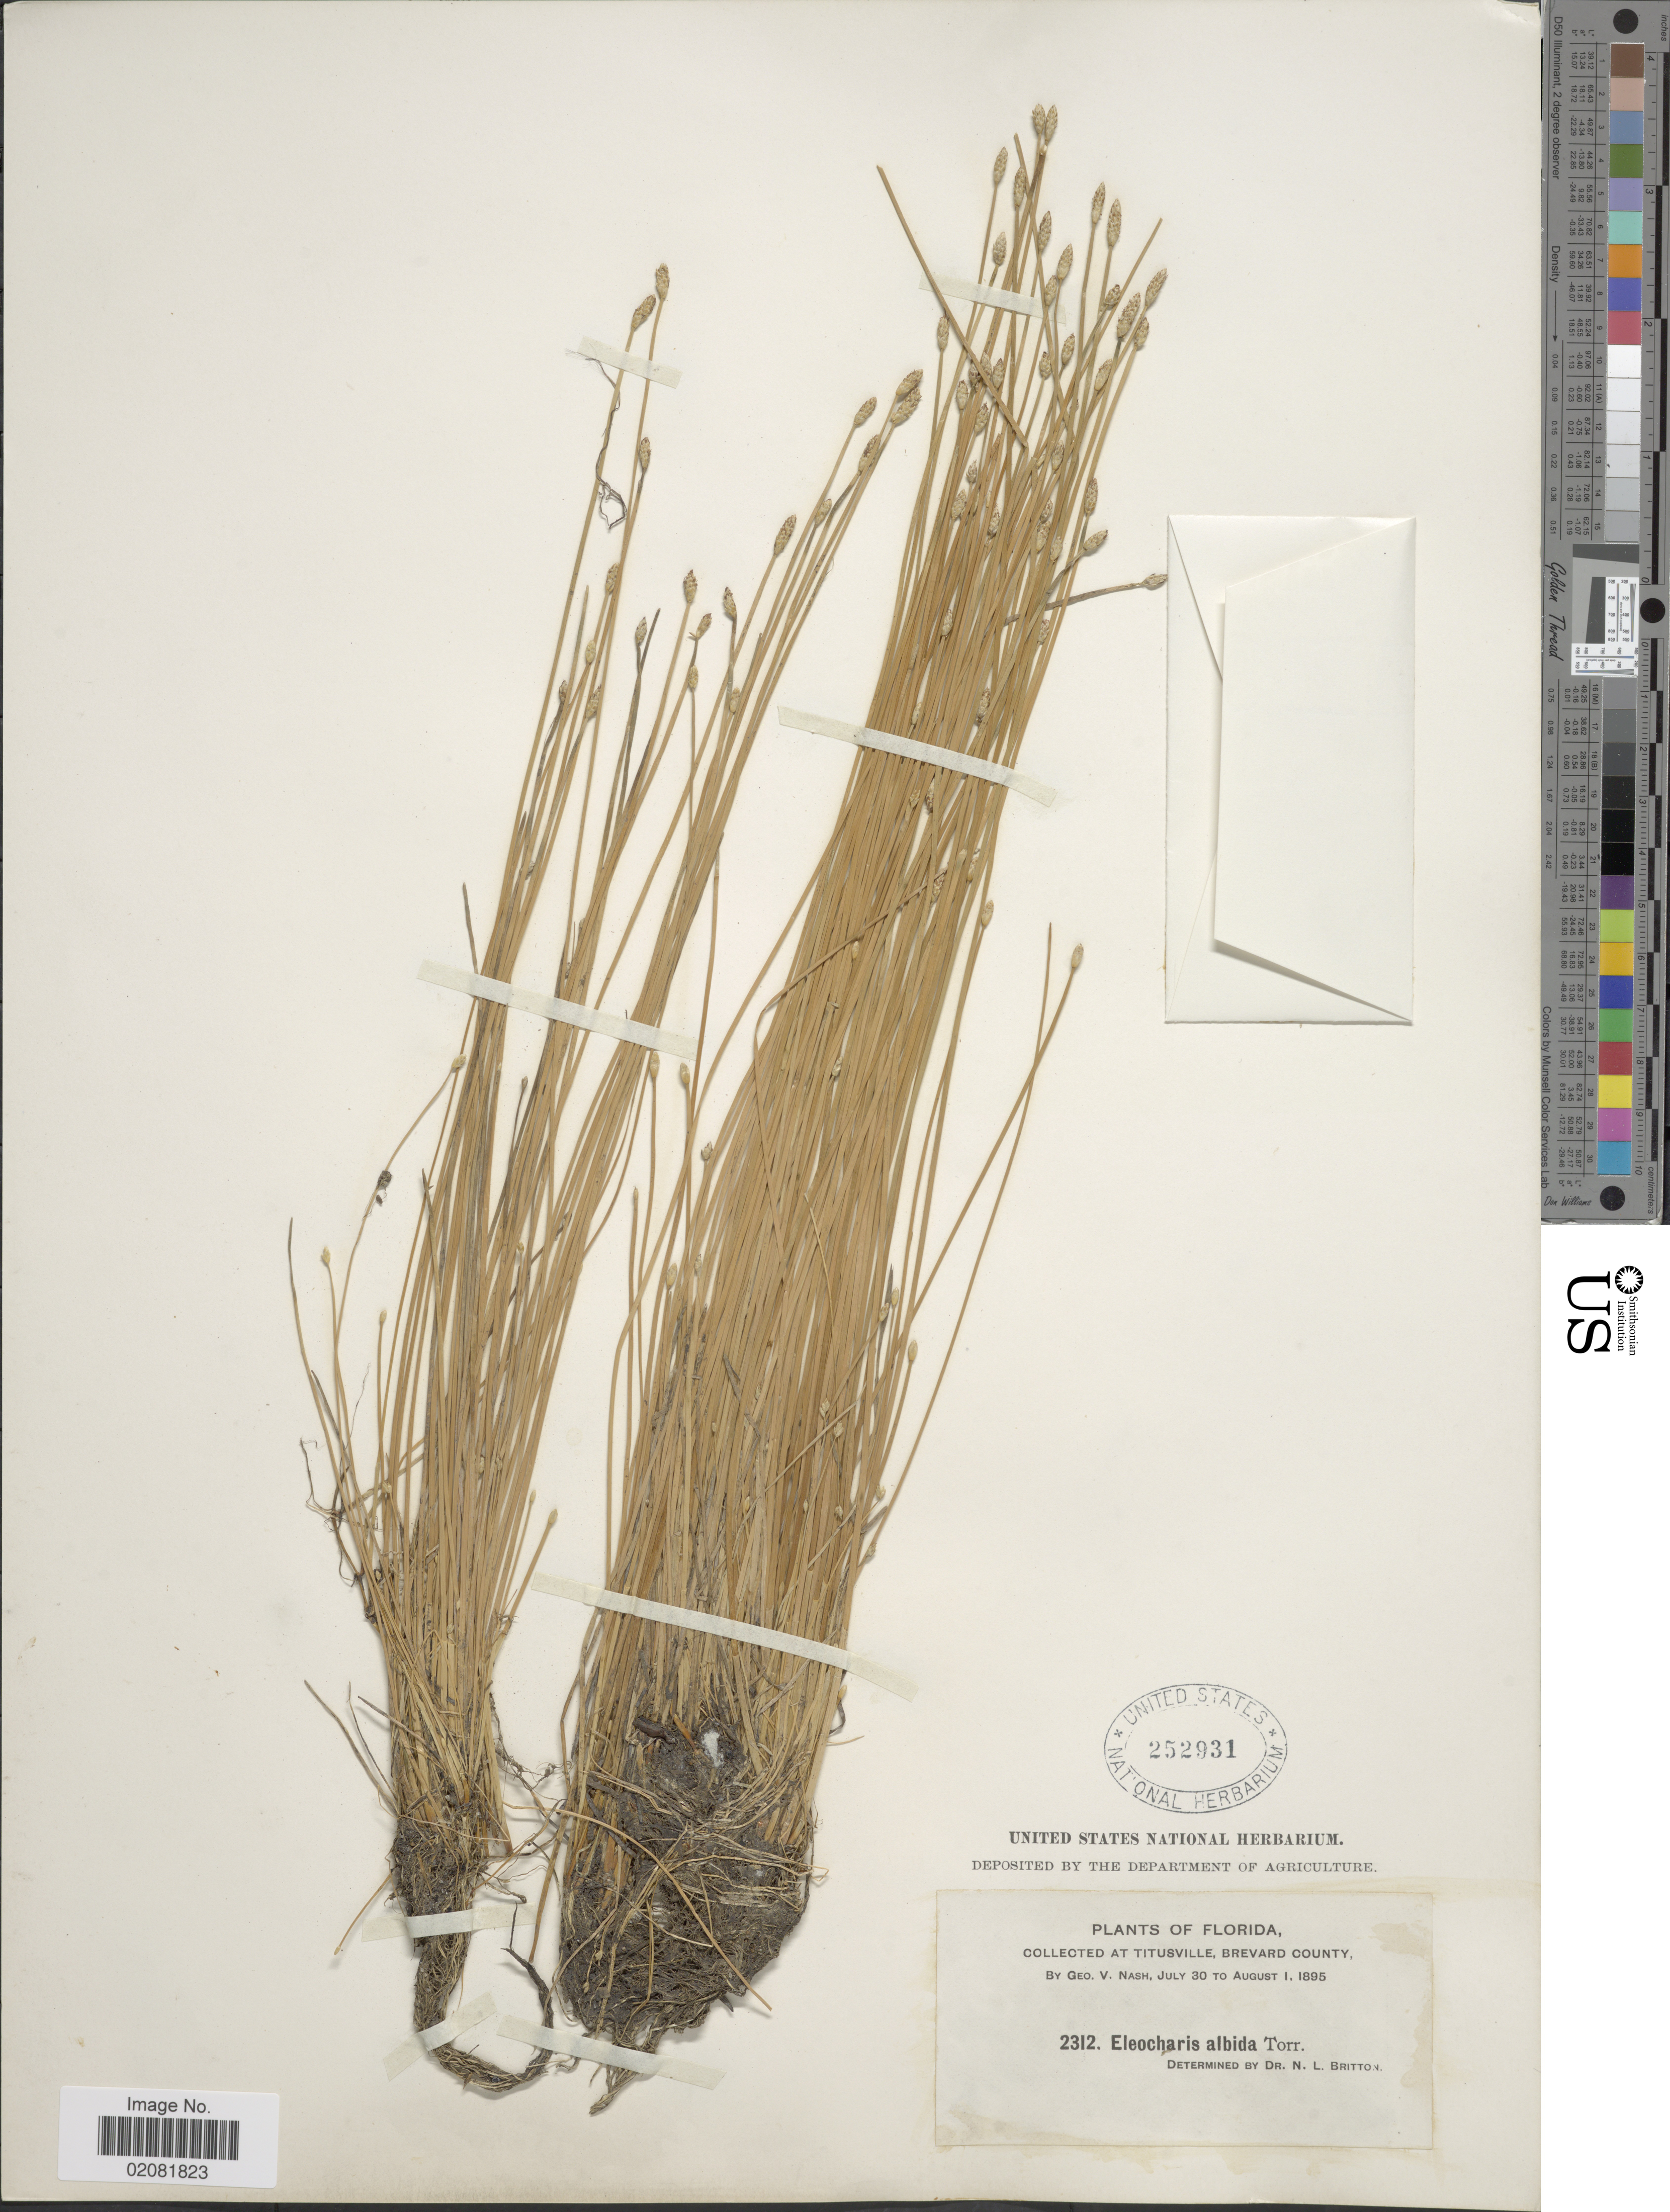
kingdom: Plantae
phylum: Tracheophyta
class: Liliopsida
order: Poales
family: Cyperaceae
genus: Eleocharis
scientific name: Eleocharis albida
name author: Torr.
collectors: G. V. Nash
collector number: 2312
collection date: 1895-07-30/1895-08-01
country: United States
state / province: Florida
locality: At Titusville, Brevard County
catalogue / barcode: US 252931